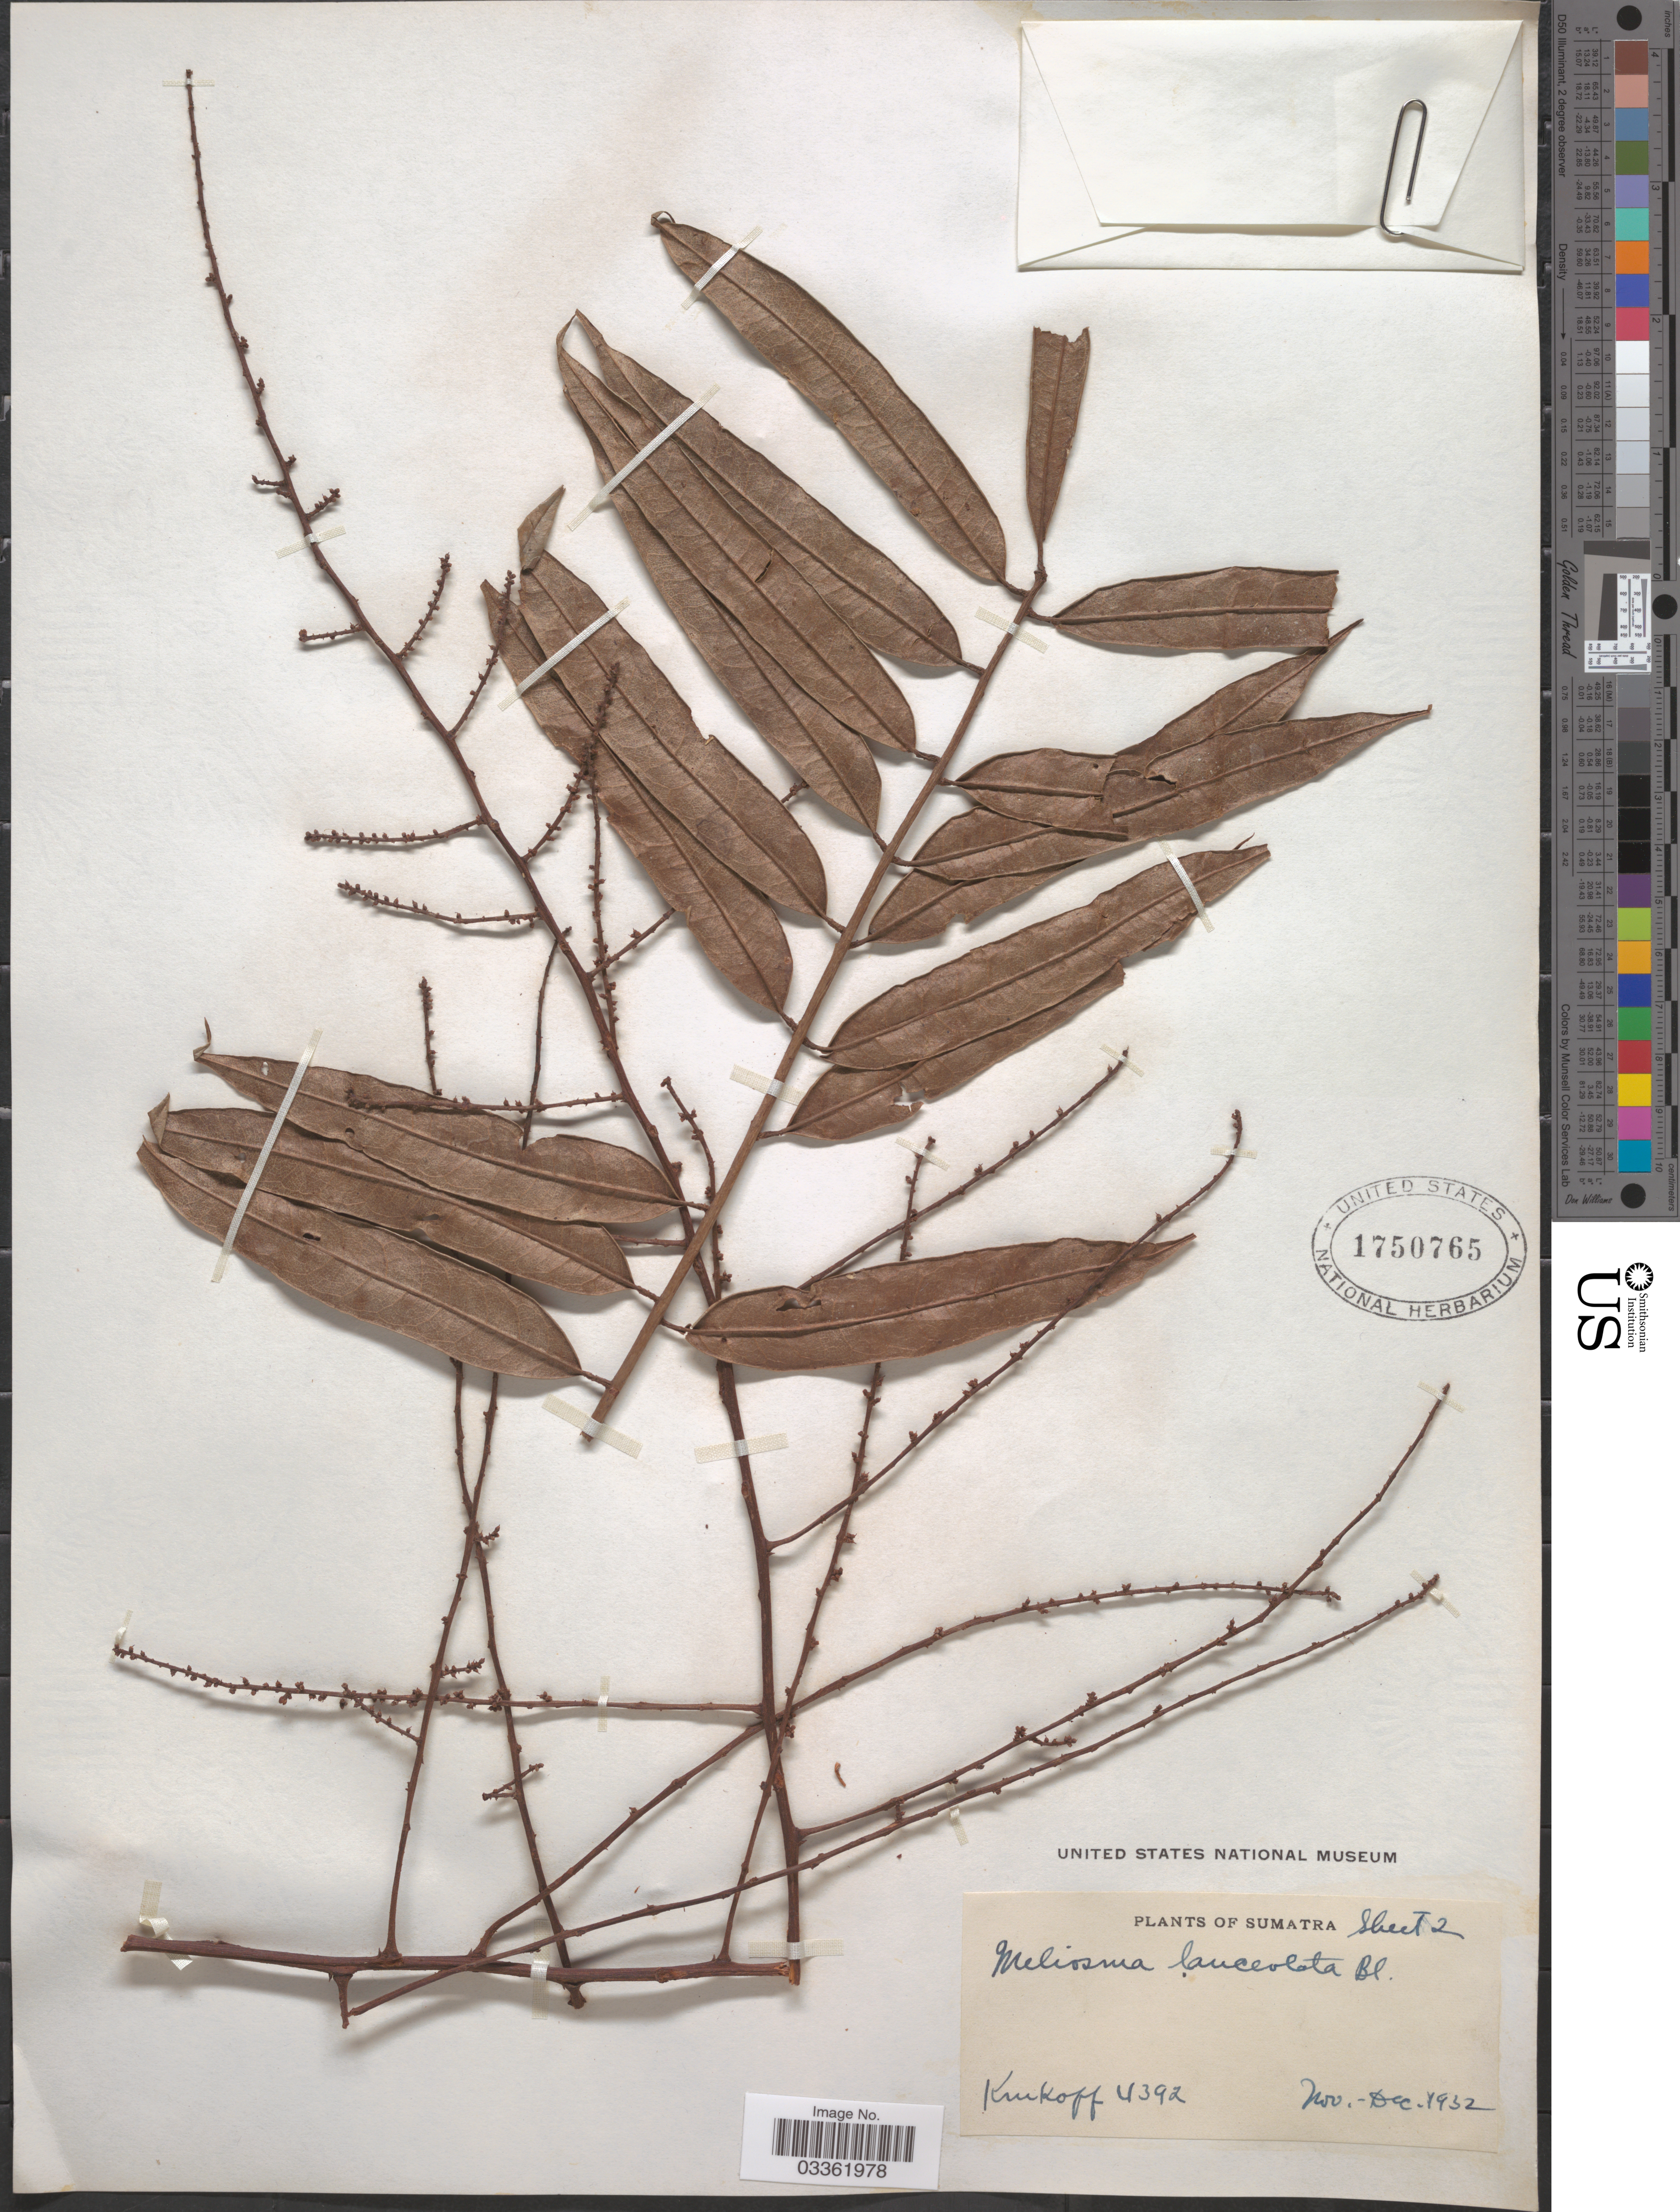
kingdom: Plantae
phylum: Tracheophyta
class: Magnoliopsida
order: Proteales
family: Sabiaceae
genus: Meliosma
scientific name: Meliosma lanceolata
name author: Blume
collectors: Krukoff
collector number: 4392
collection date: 1932-11/1932-12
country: Indonesia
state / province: Sumatra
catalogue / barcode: US 1750765